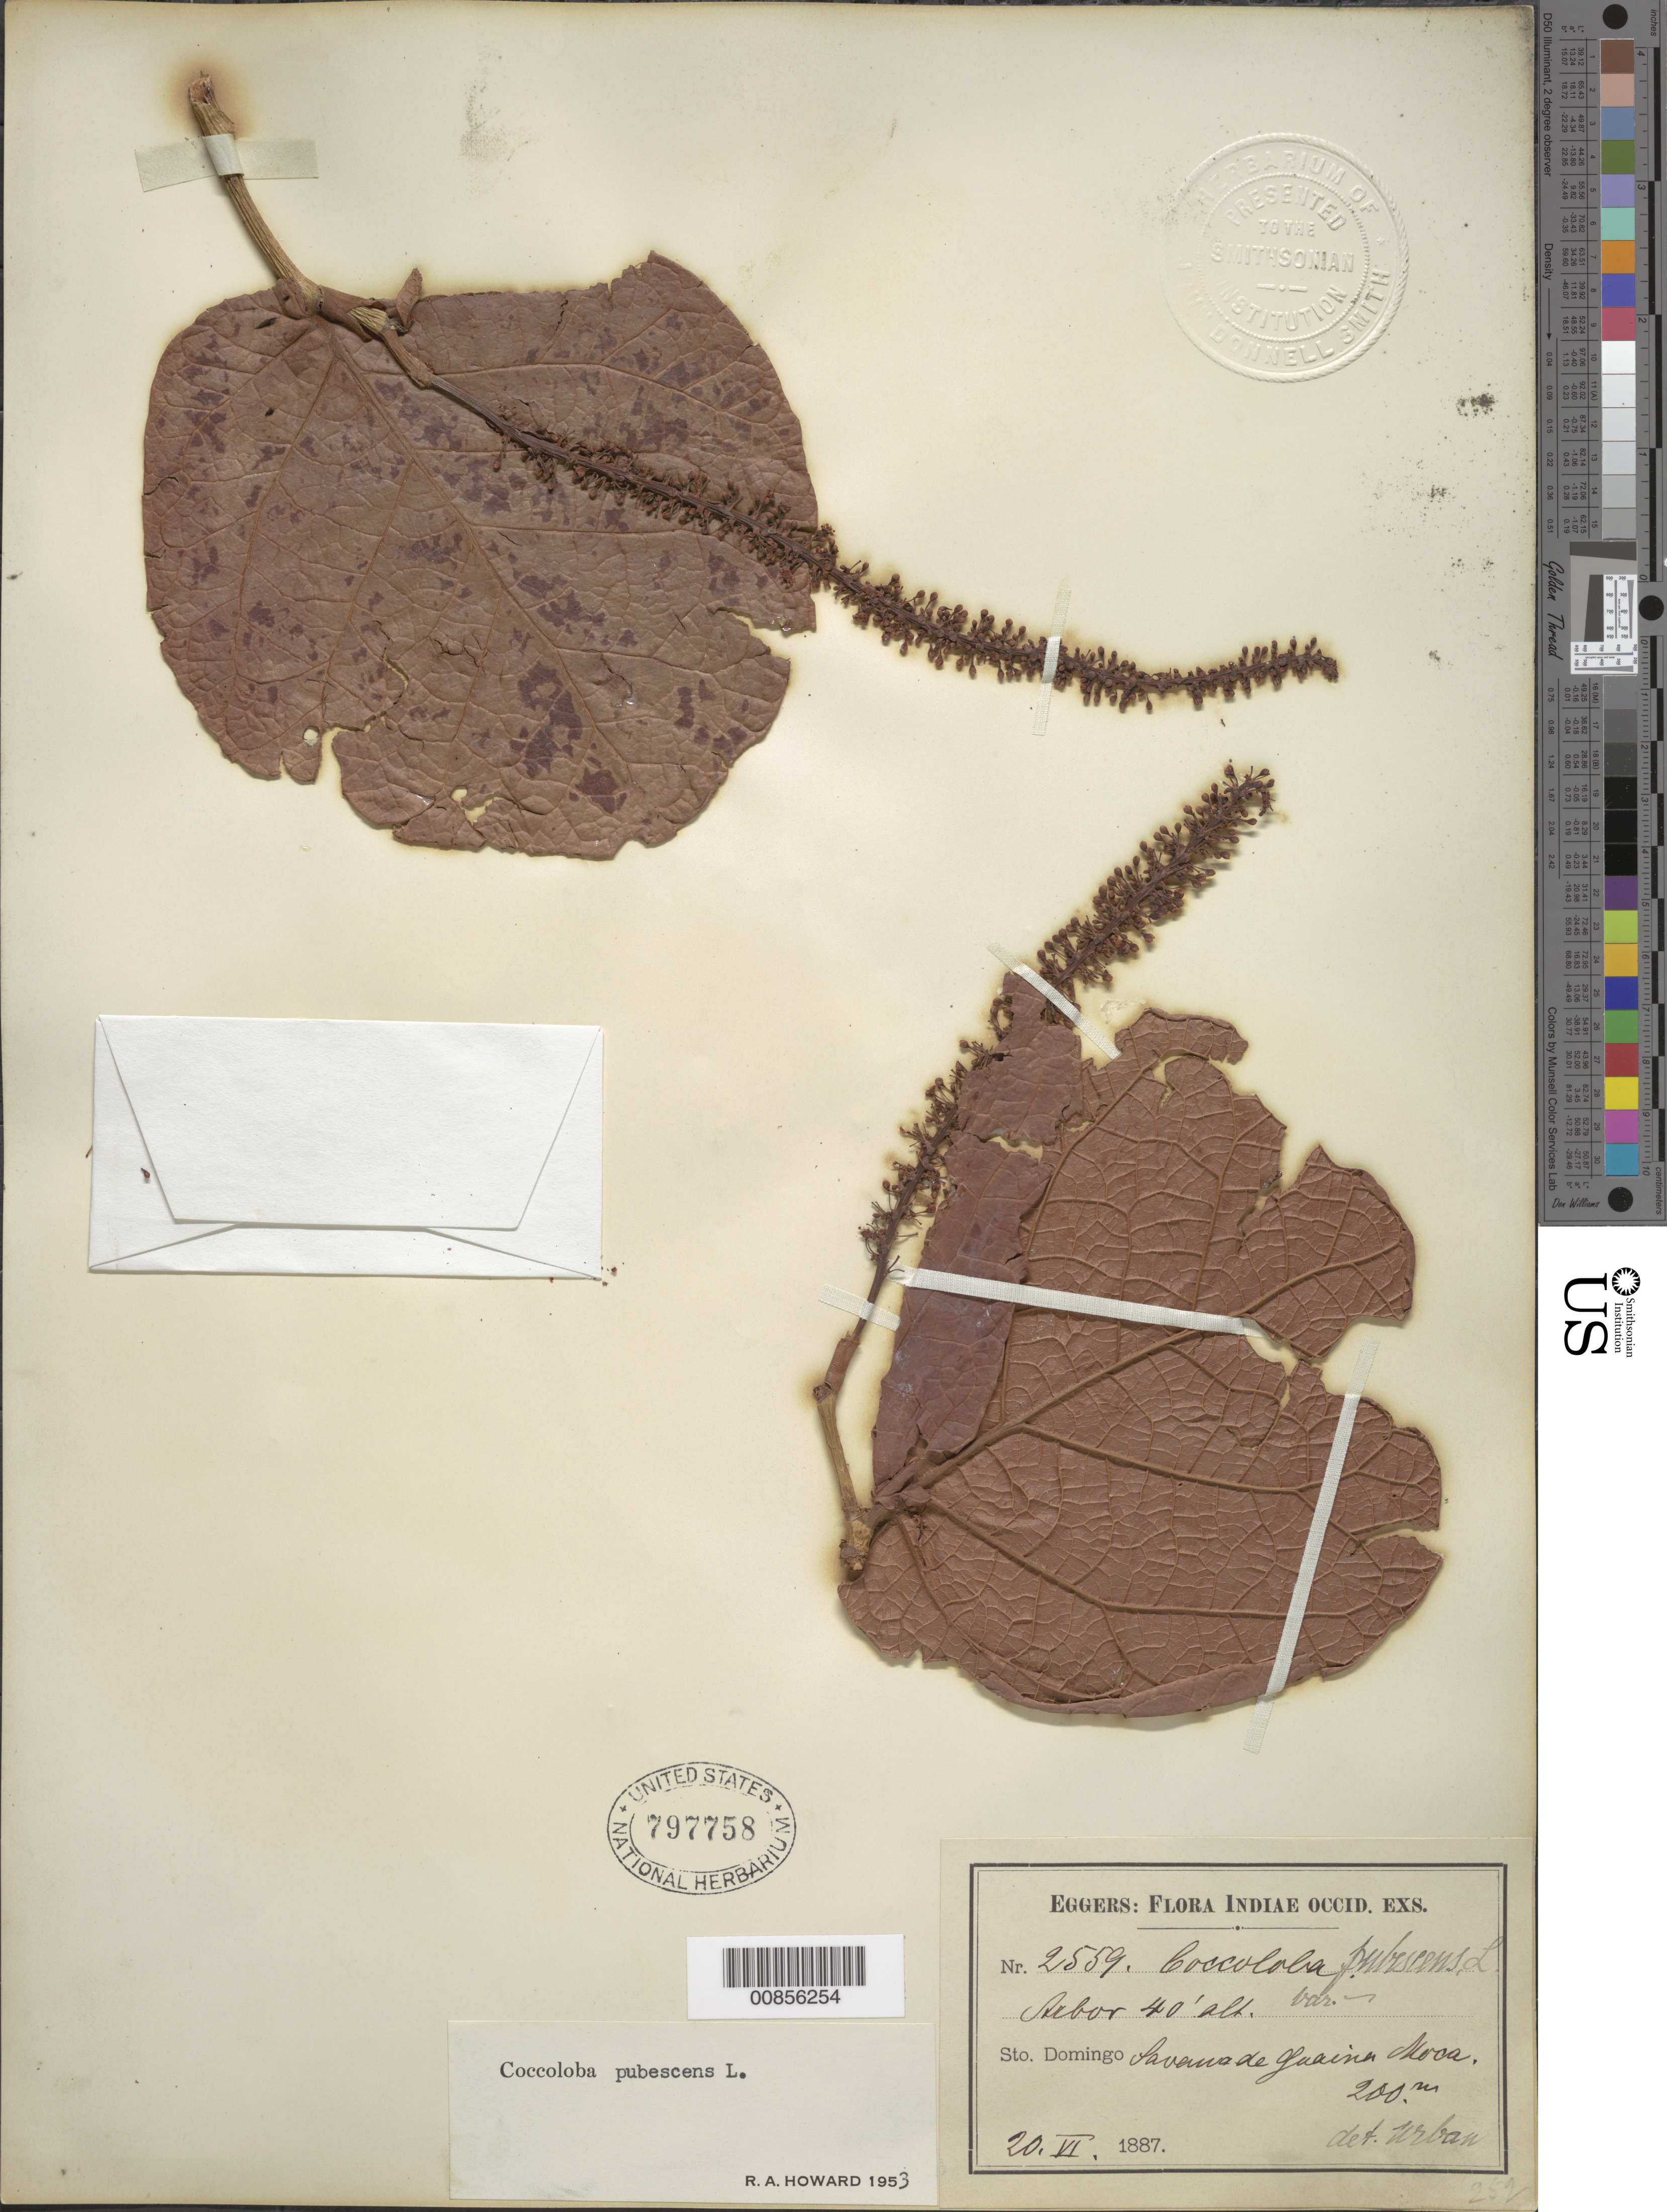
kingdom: Plantae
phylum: Tracheophyta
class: Magnoliopsida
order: Caryophyllales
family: Polygonaceae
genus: Coccoloba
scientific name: Coccoloba pubescens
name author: L.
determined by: Howard, R. A.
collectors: H. F. A. von Eggers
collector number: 2559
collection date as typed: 20 Jun 1887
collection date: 1887-06-20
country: Dominican Republic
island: Hispaniola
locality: Savana de Guaina Moca.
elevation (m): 200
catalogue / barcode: US 797758